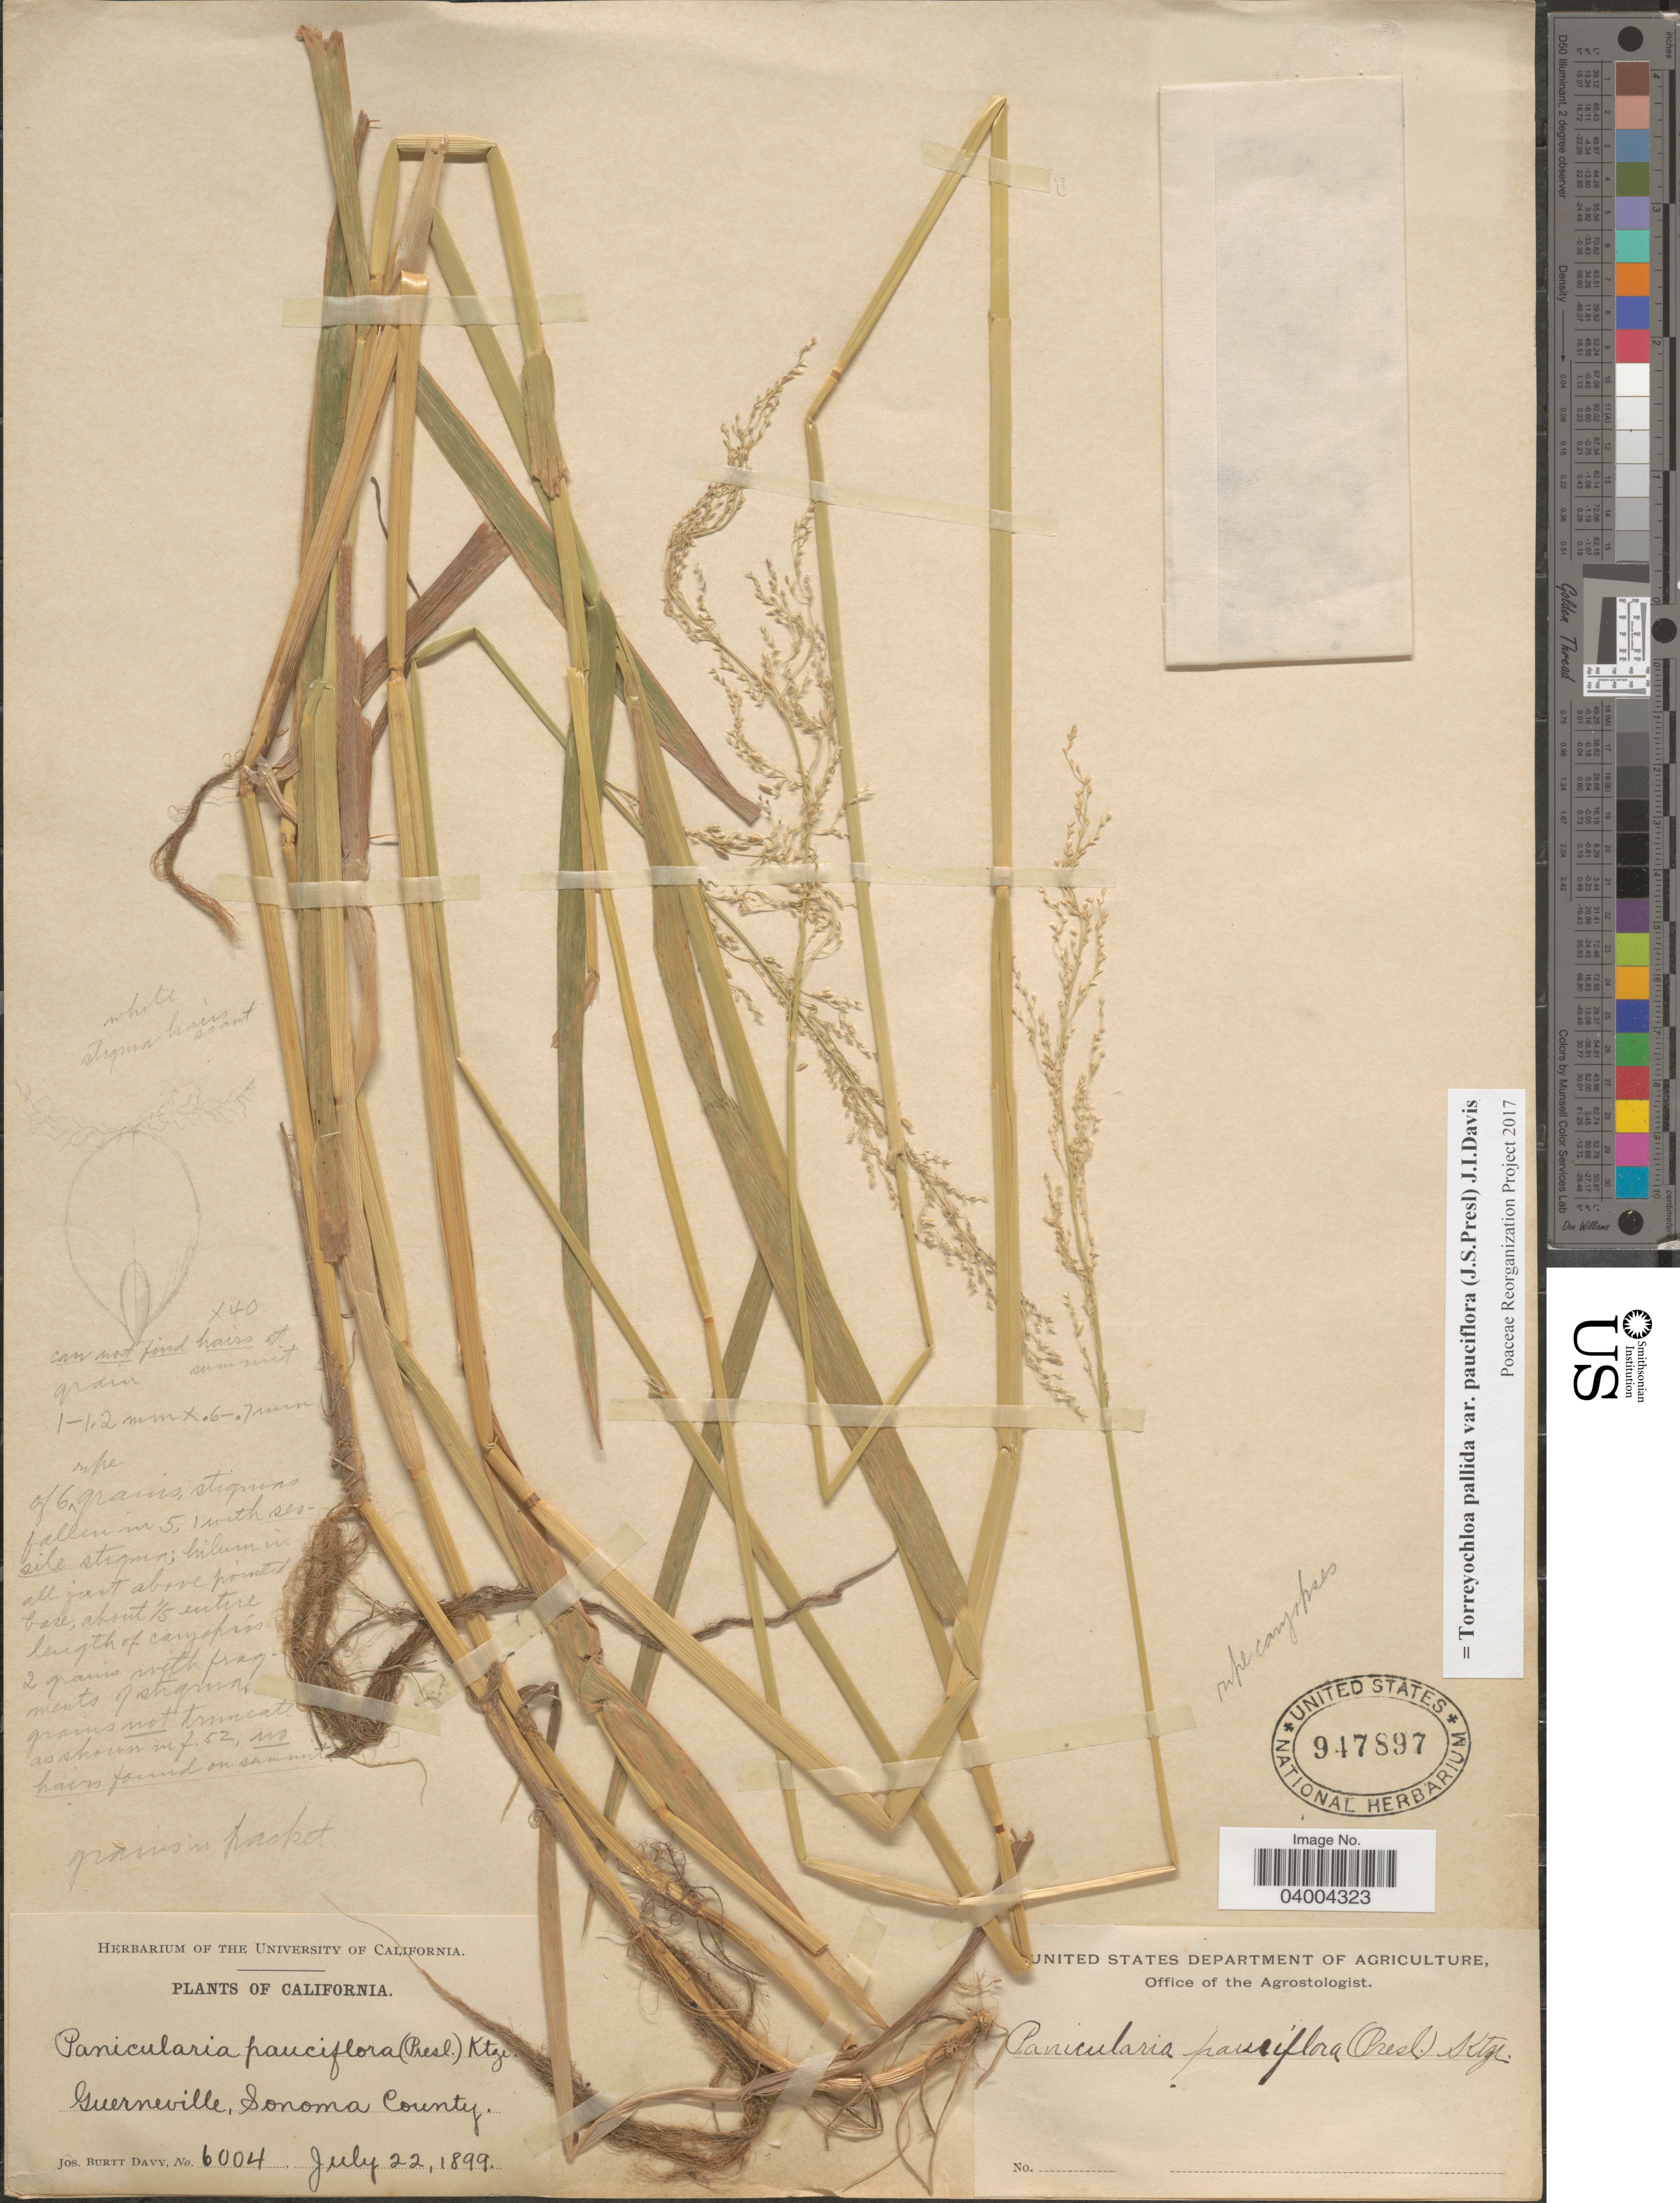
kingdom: Plantae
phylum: Tracheophyta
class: Liliopsida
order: Poales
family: Poaceae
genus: Torreyochloa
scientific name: Torreyochloa pallida var. pauciflora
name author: (J. Presl) J.I. Davis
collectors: J. Burtt Davy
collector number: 6004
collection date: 1899-07-22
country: United States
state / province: California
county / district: Sonoma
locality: Guerneville, Sonoma County.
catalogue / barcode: US 947897